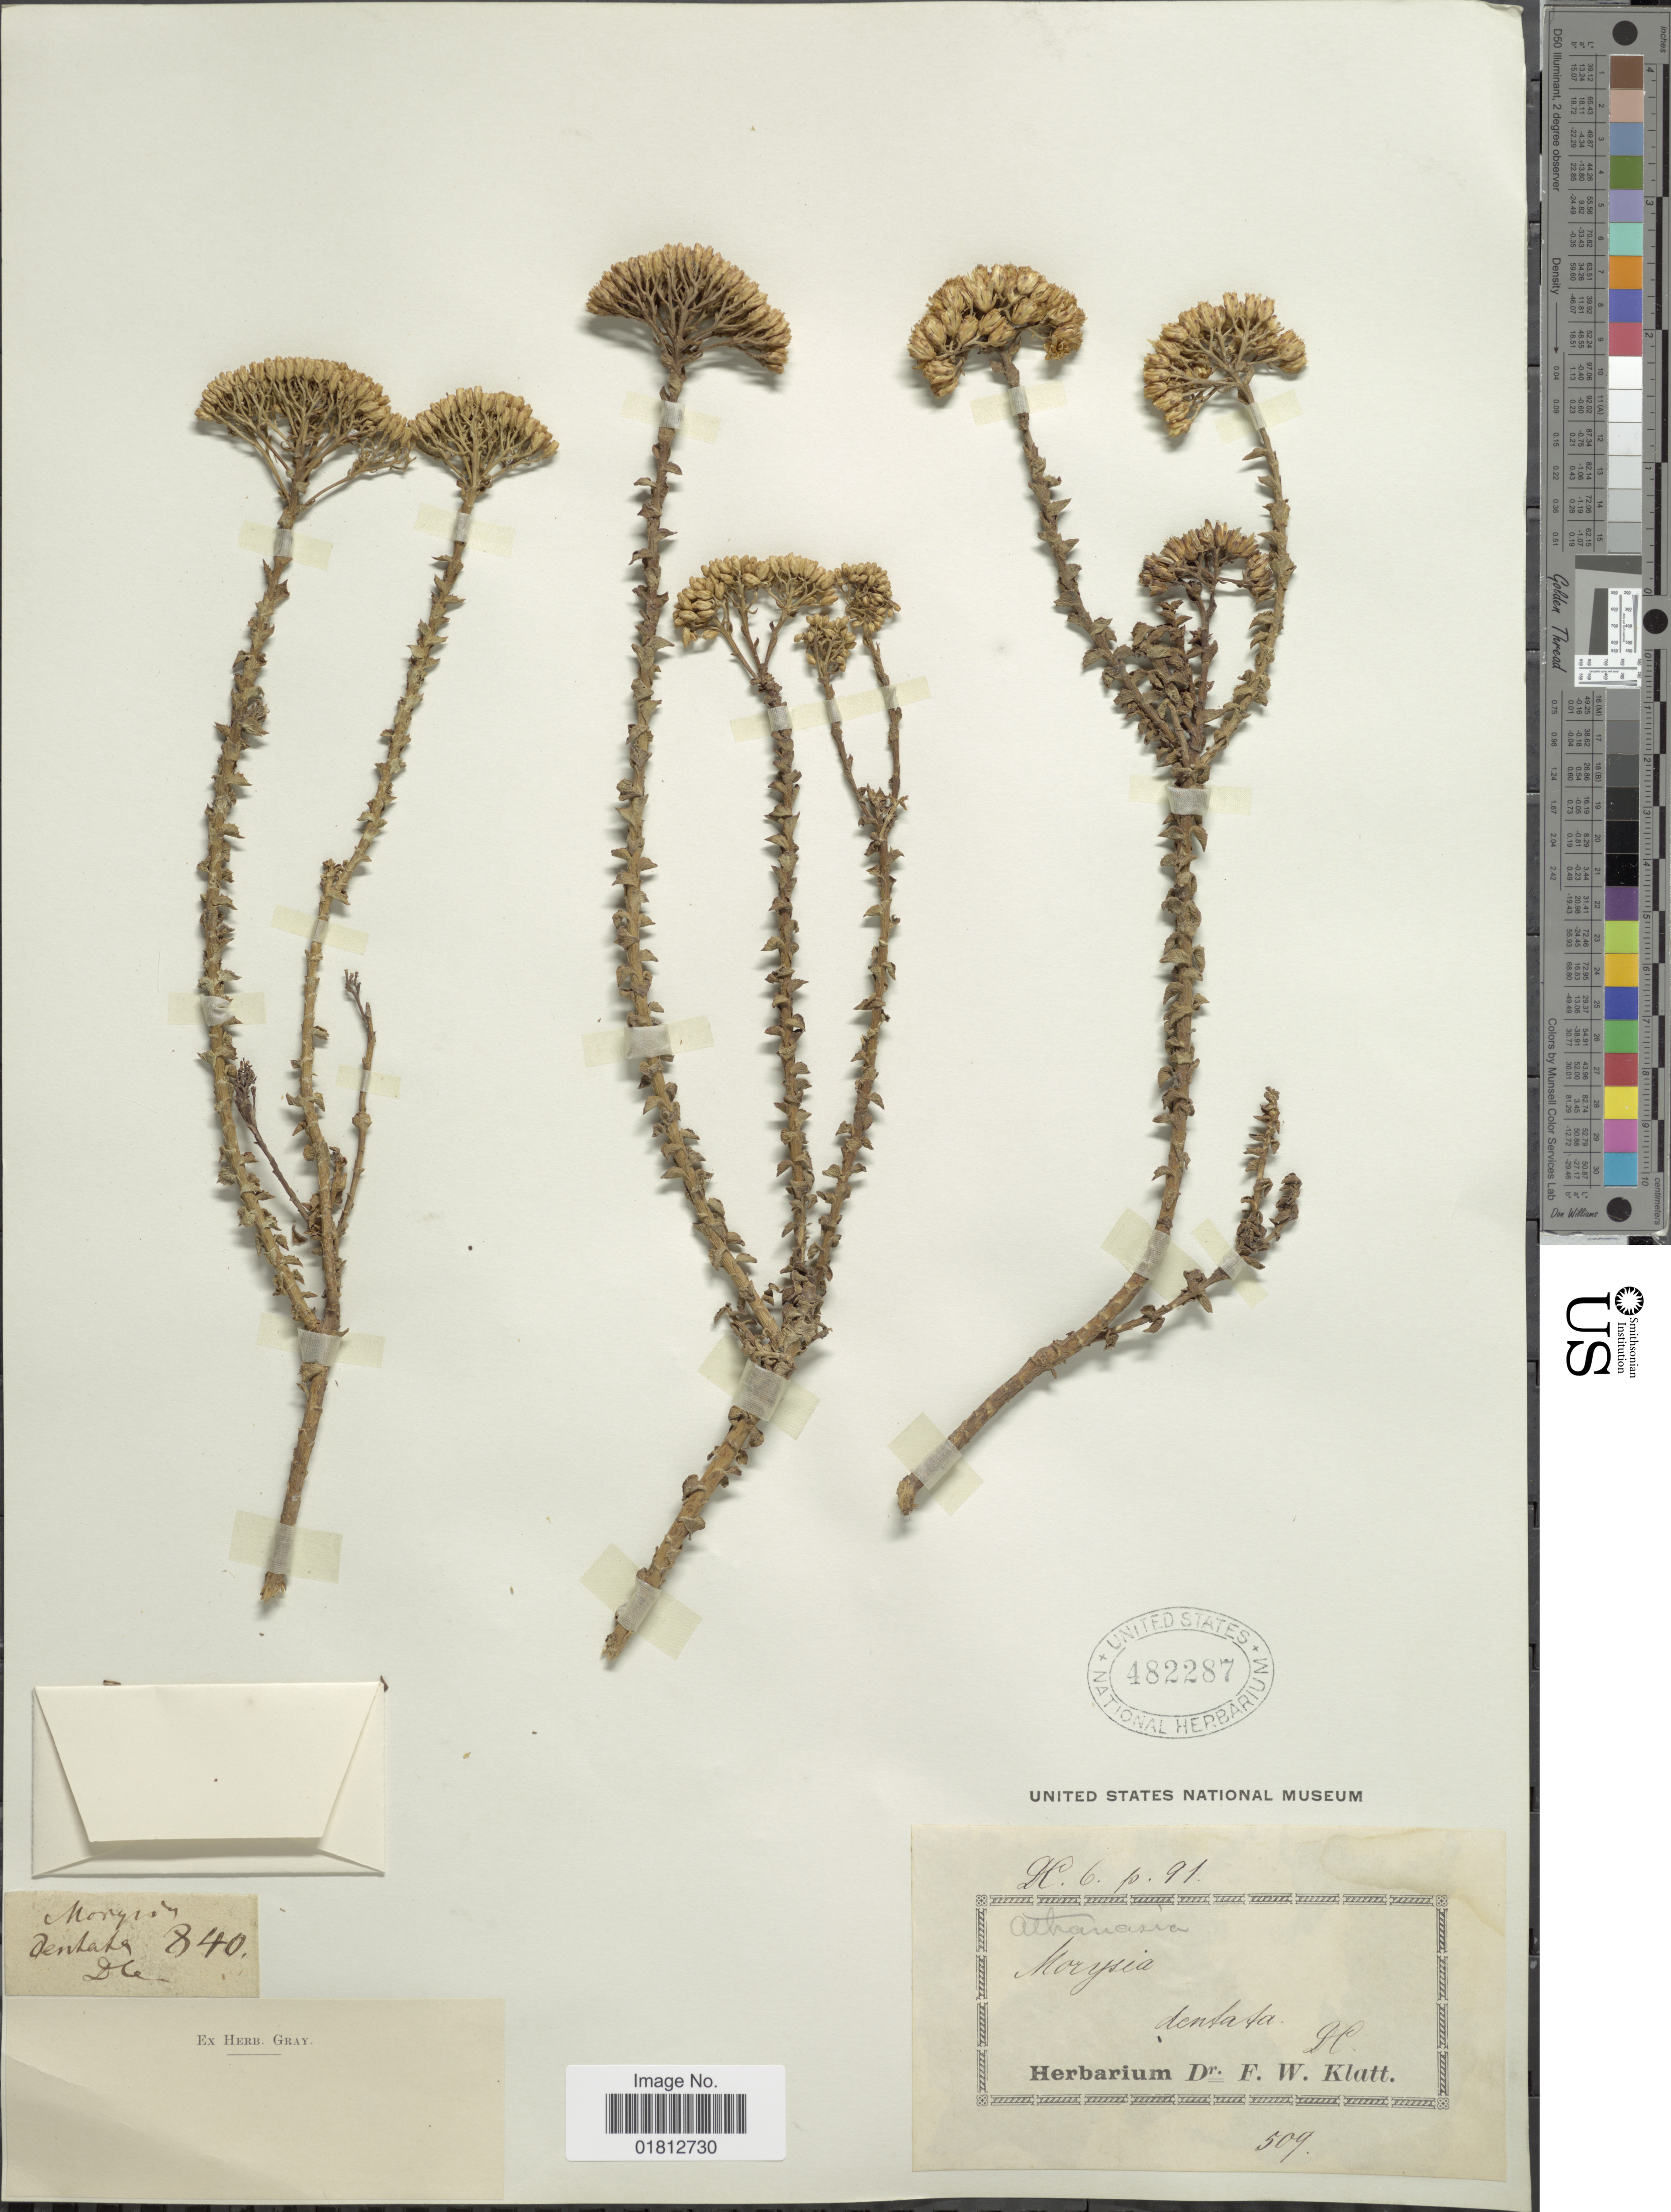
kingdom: Plantae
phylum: Tracheophyta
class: Magnoliopsida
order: Asterales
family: Asteraceae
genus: Athanasia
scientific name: Athanasia dentata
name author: (L.) L.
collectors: ex herb. Dr. Klatt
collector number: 840?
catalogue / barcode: US 482287